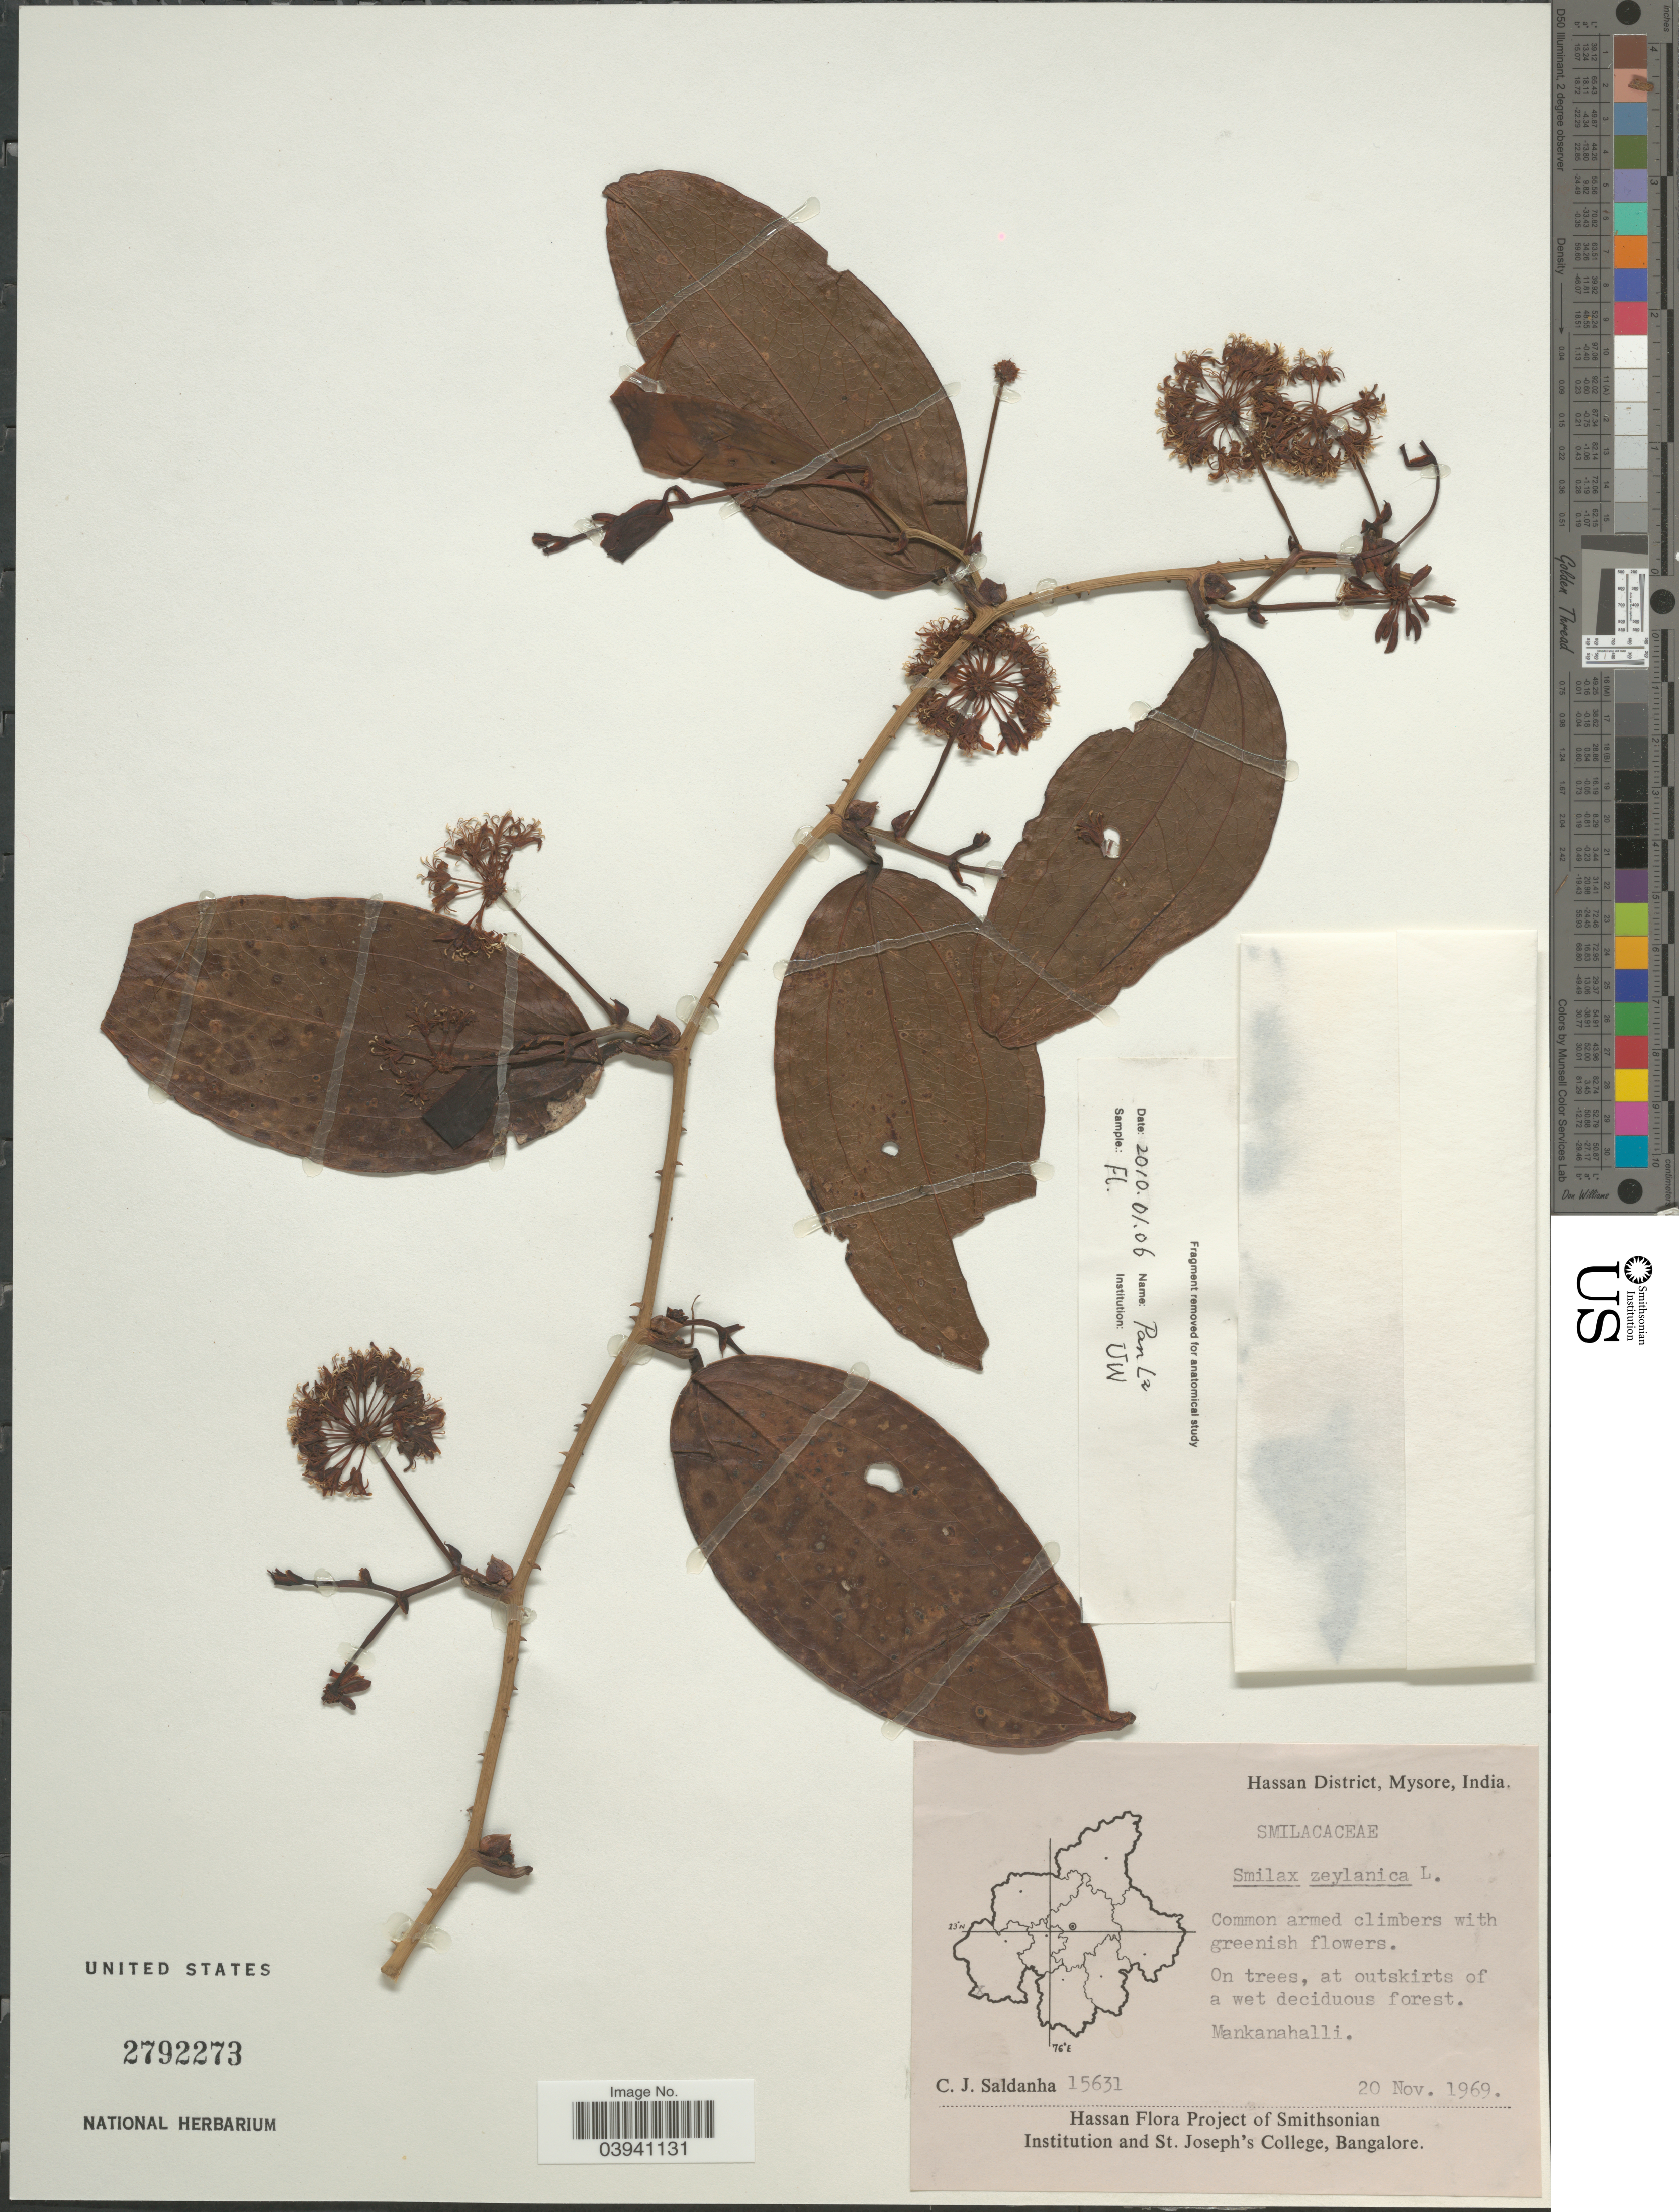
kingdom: Plantae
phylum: Tracheophyta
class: Liliopsida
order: Liliales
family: Smilacaceae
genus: Smilax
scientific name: Smilax zeylanica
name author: L.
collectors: C. J. Saldanha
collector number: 15631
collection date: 1969-11-20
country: India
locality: Hassan District, Mysore. Mankanahalli.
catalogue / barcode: US 2792273